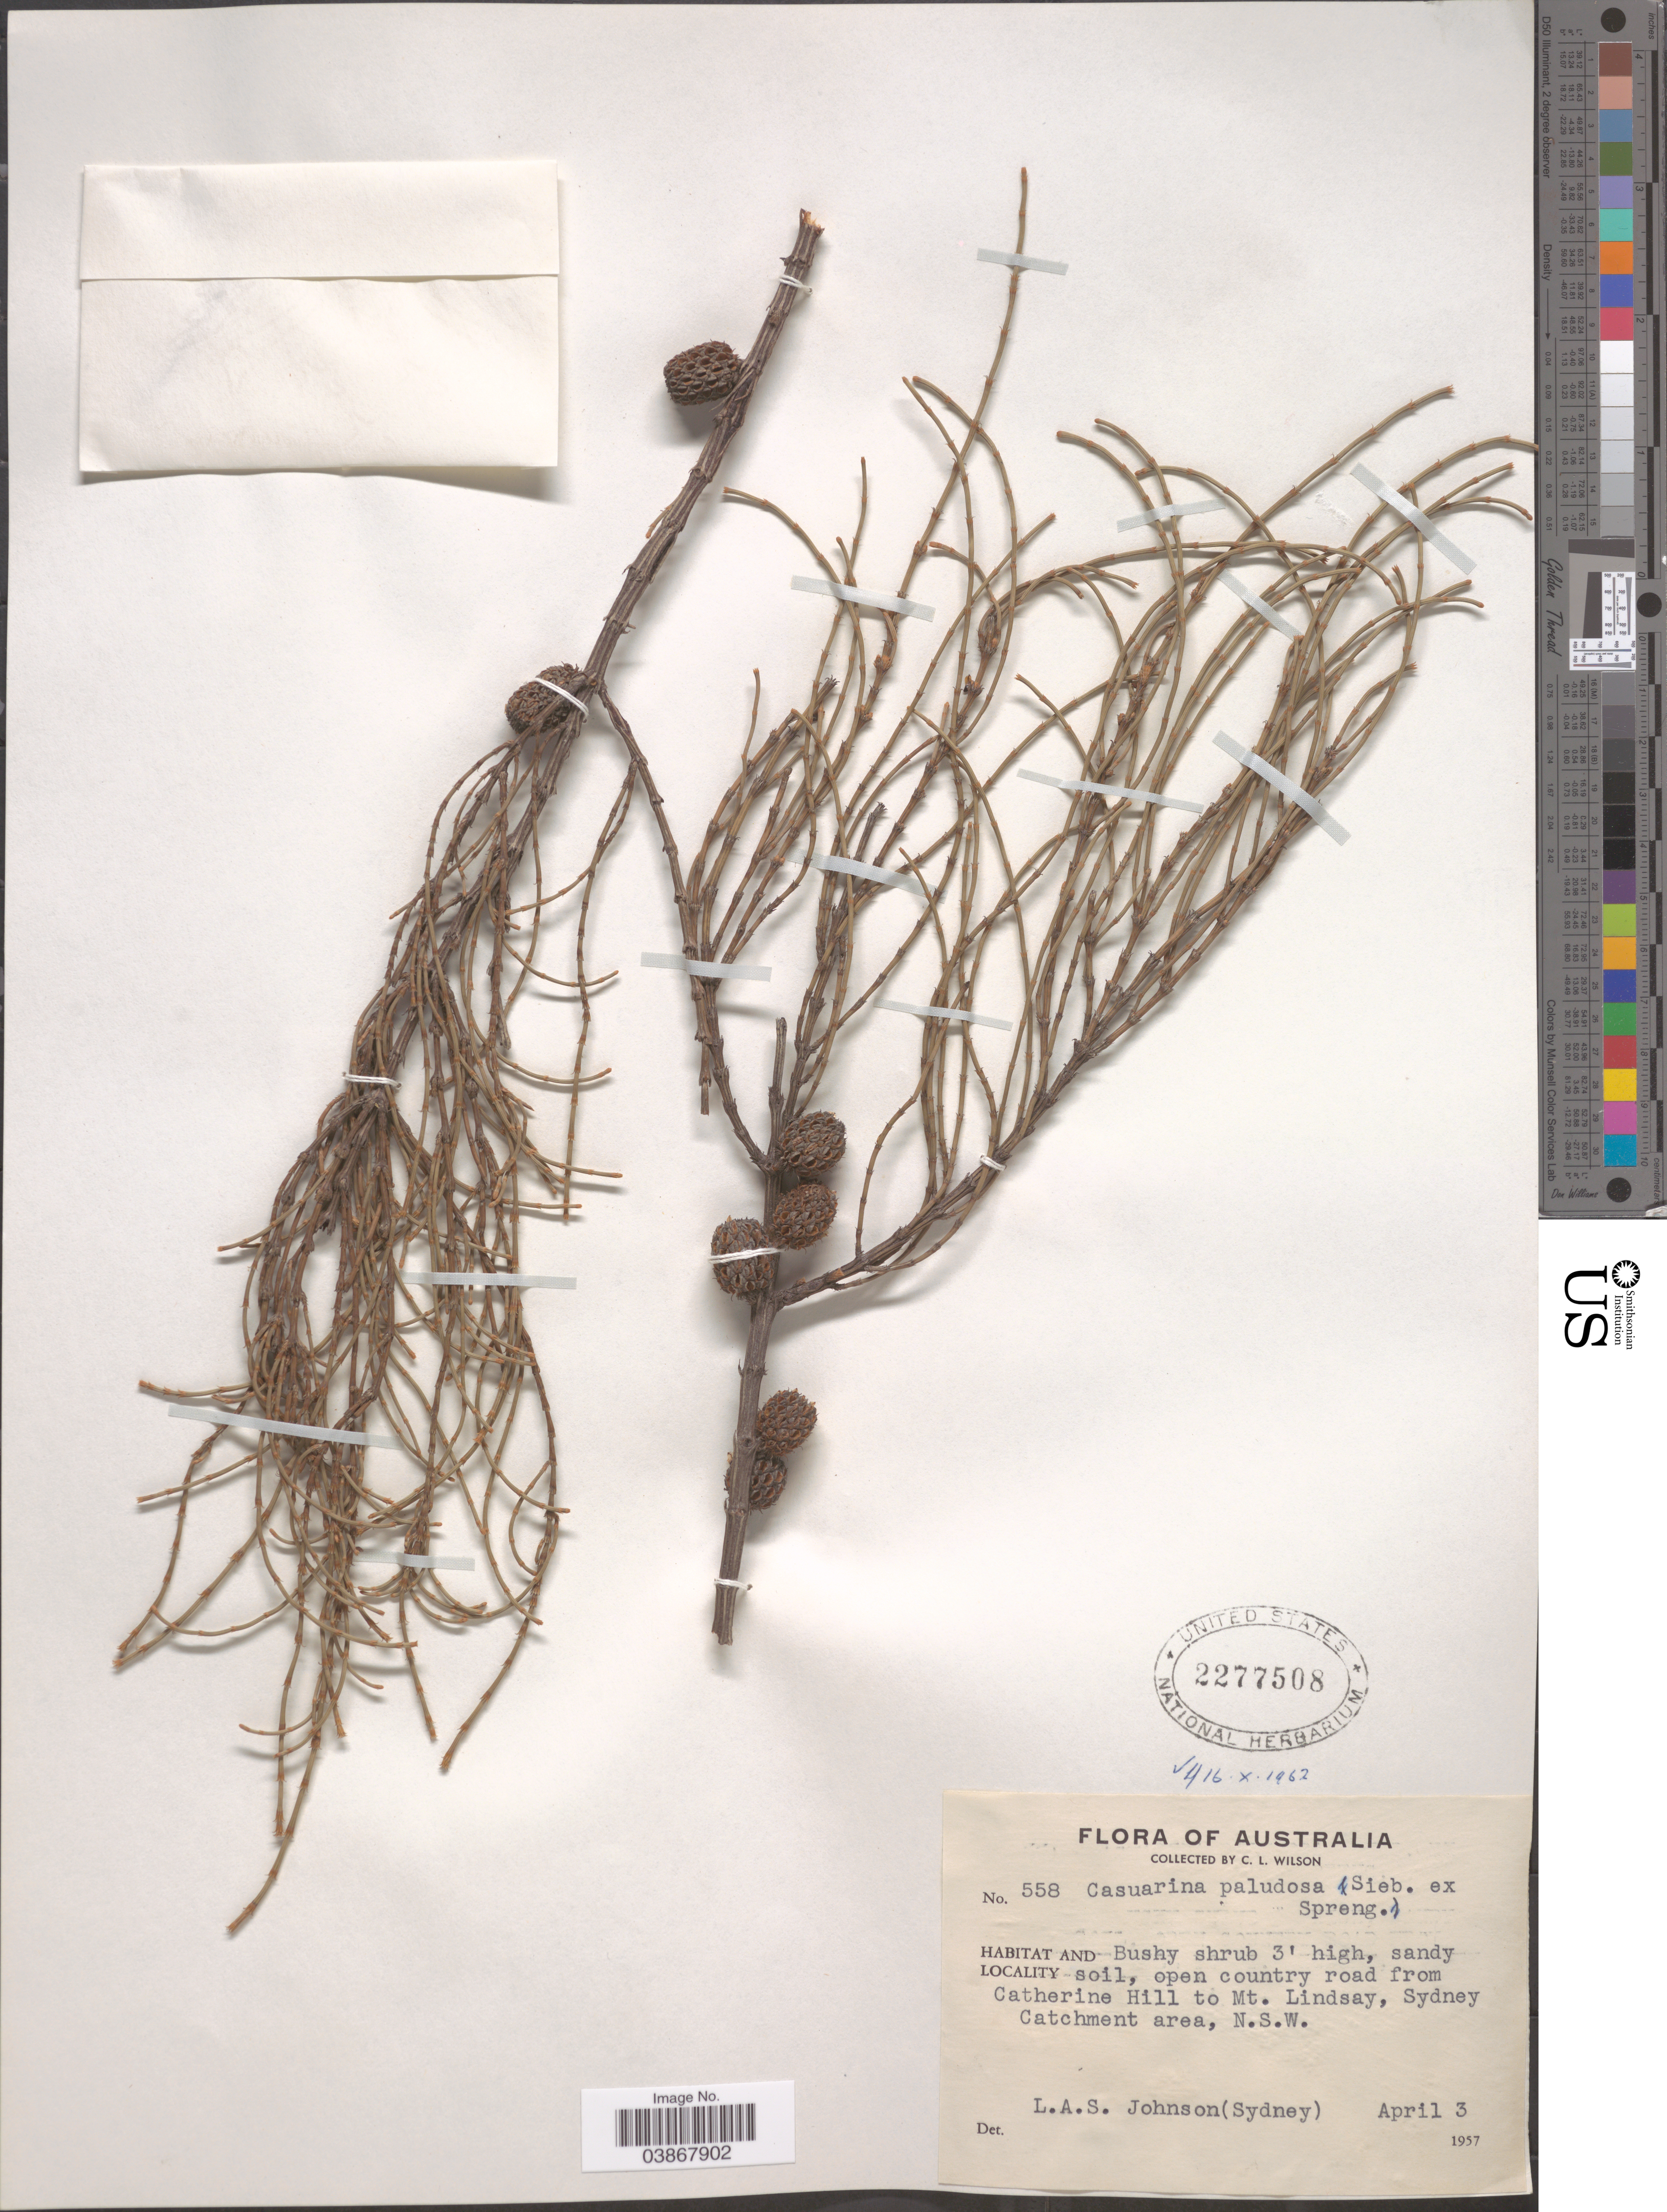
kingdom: Plantae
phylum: Tracheophyta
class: Magnoliopsida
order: Fagales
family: Casuarinaceae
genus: Casuarina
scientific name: Casuarina paludosa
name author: Sieber ex Spreng.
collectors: C. L. Wilson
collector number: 558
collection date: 1957-04-03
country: Australia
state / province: New South Wales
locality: Open country road from Catherine Hill to Mt. Lindsay, Sydney Catchment area.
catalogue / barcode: US 2277508